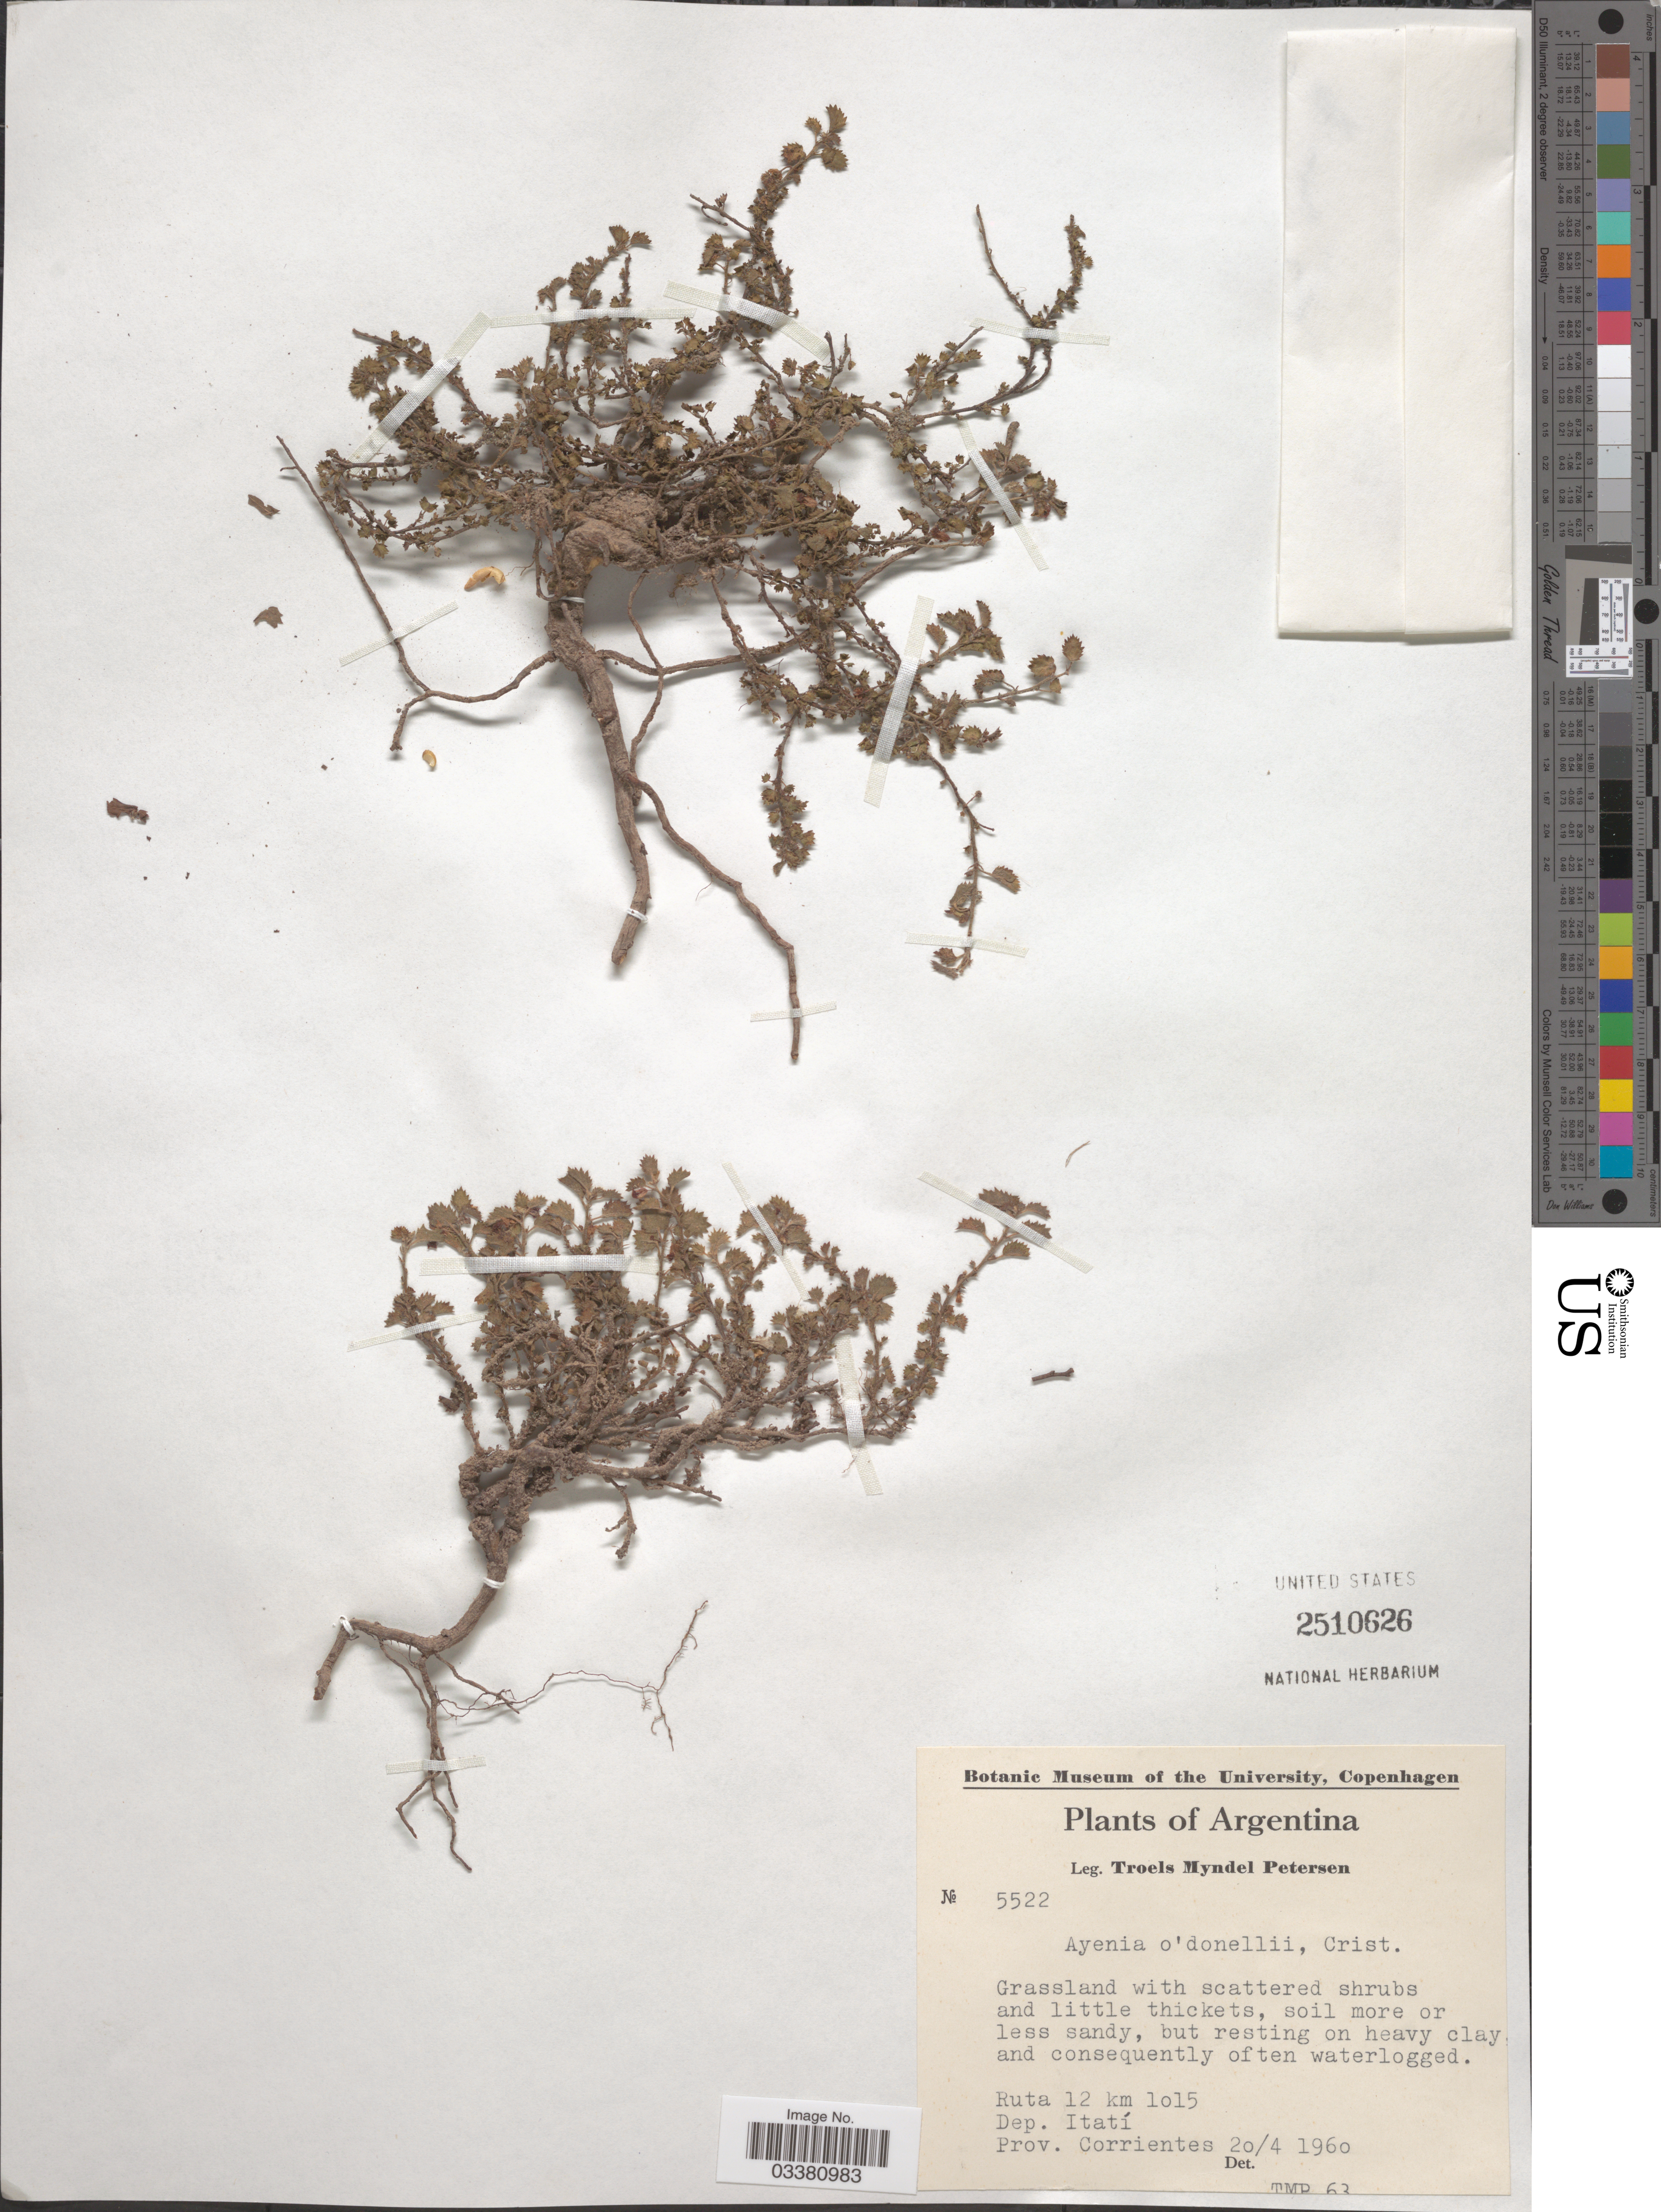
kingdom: Plantae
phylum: Tracheophyta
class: Magnoliopsida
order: Malvales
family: Malvaceae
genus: Ayenia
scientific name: Ayenia odonellii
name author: Cristóbal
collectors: T. Pederson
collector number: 5522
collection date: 1960-04-20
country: Argentina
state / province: Corrientes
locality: Ruta 12 km 1o15. Dep. Itatí.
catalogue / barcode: US 2510626